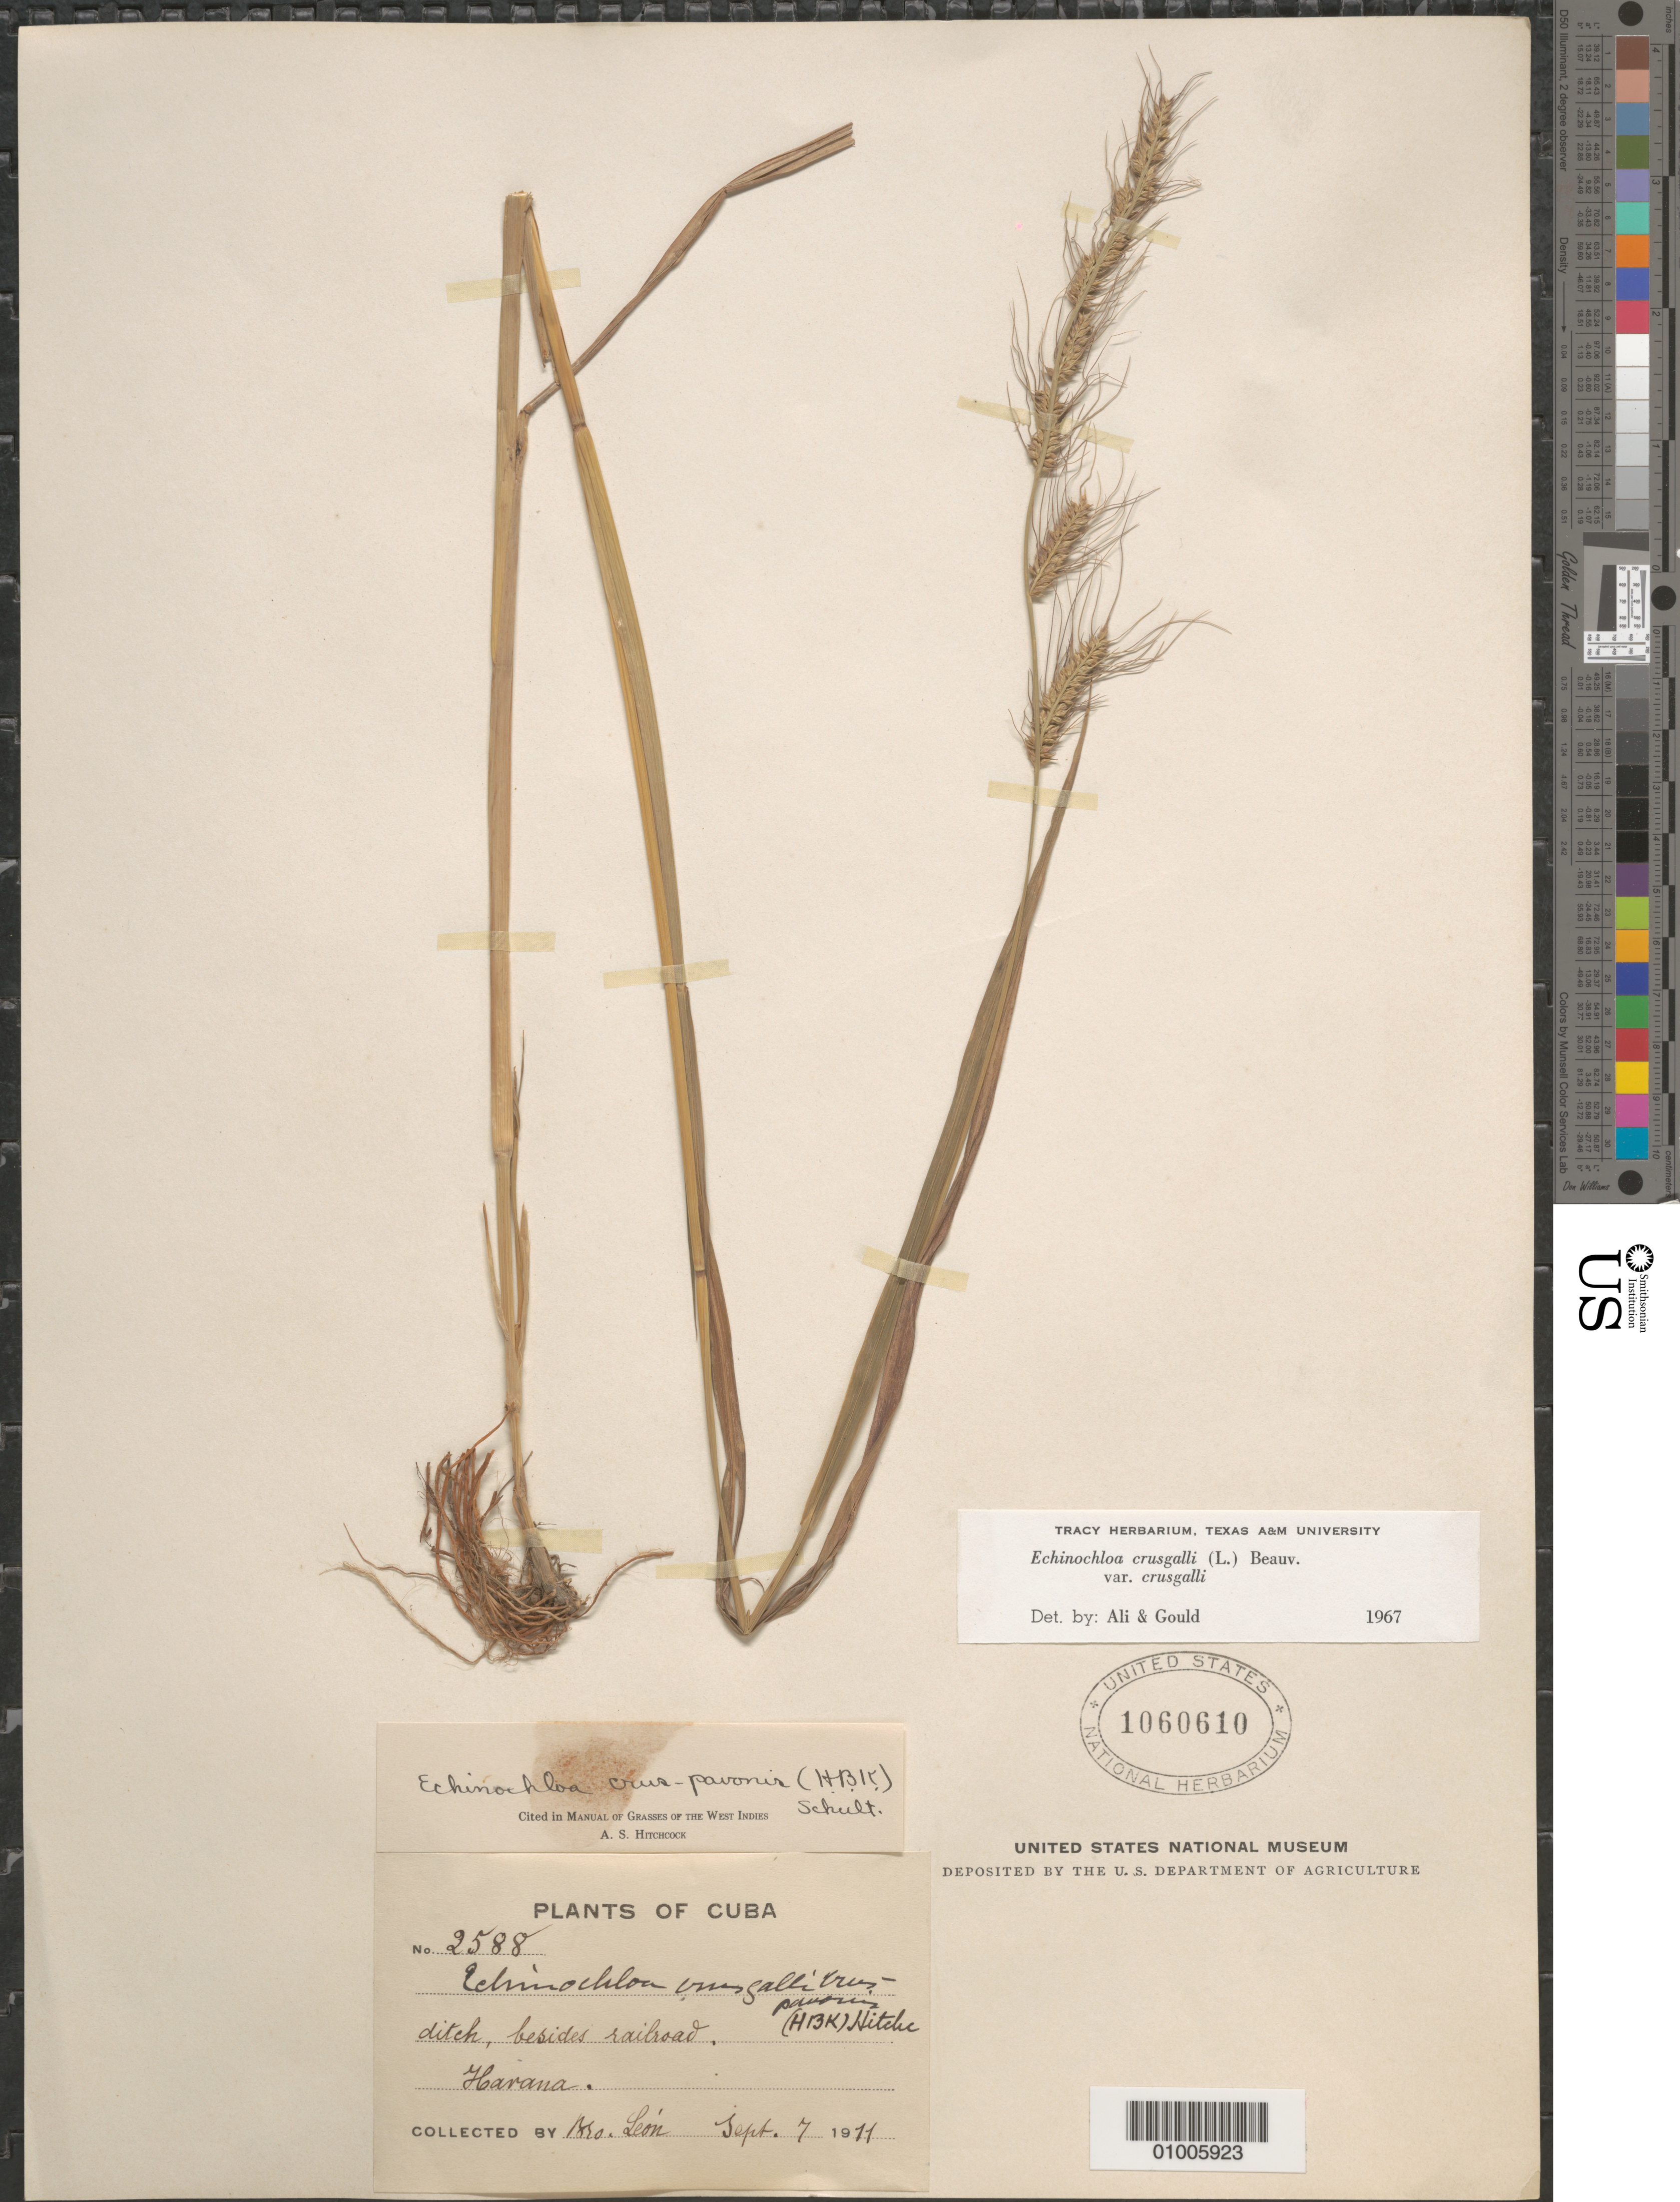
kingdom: Plantae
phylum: Tracheophyta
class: Liliopsida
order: Poales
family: Poaceae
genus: Echinochloa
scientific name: Echinochloa crus-pavonis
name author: (Kunth) Schult.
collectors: Bro. León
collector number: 2588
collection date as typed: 07 Sep 1911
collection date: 1911-09-07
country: Cuba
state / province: La Habana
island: Cuba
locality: La Habana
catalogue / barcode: US 1060610